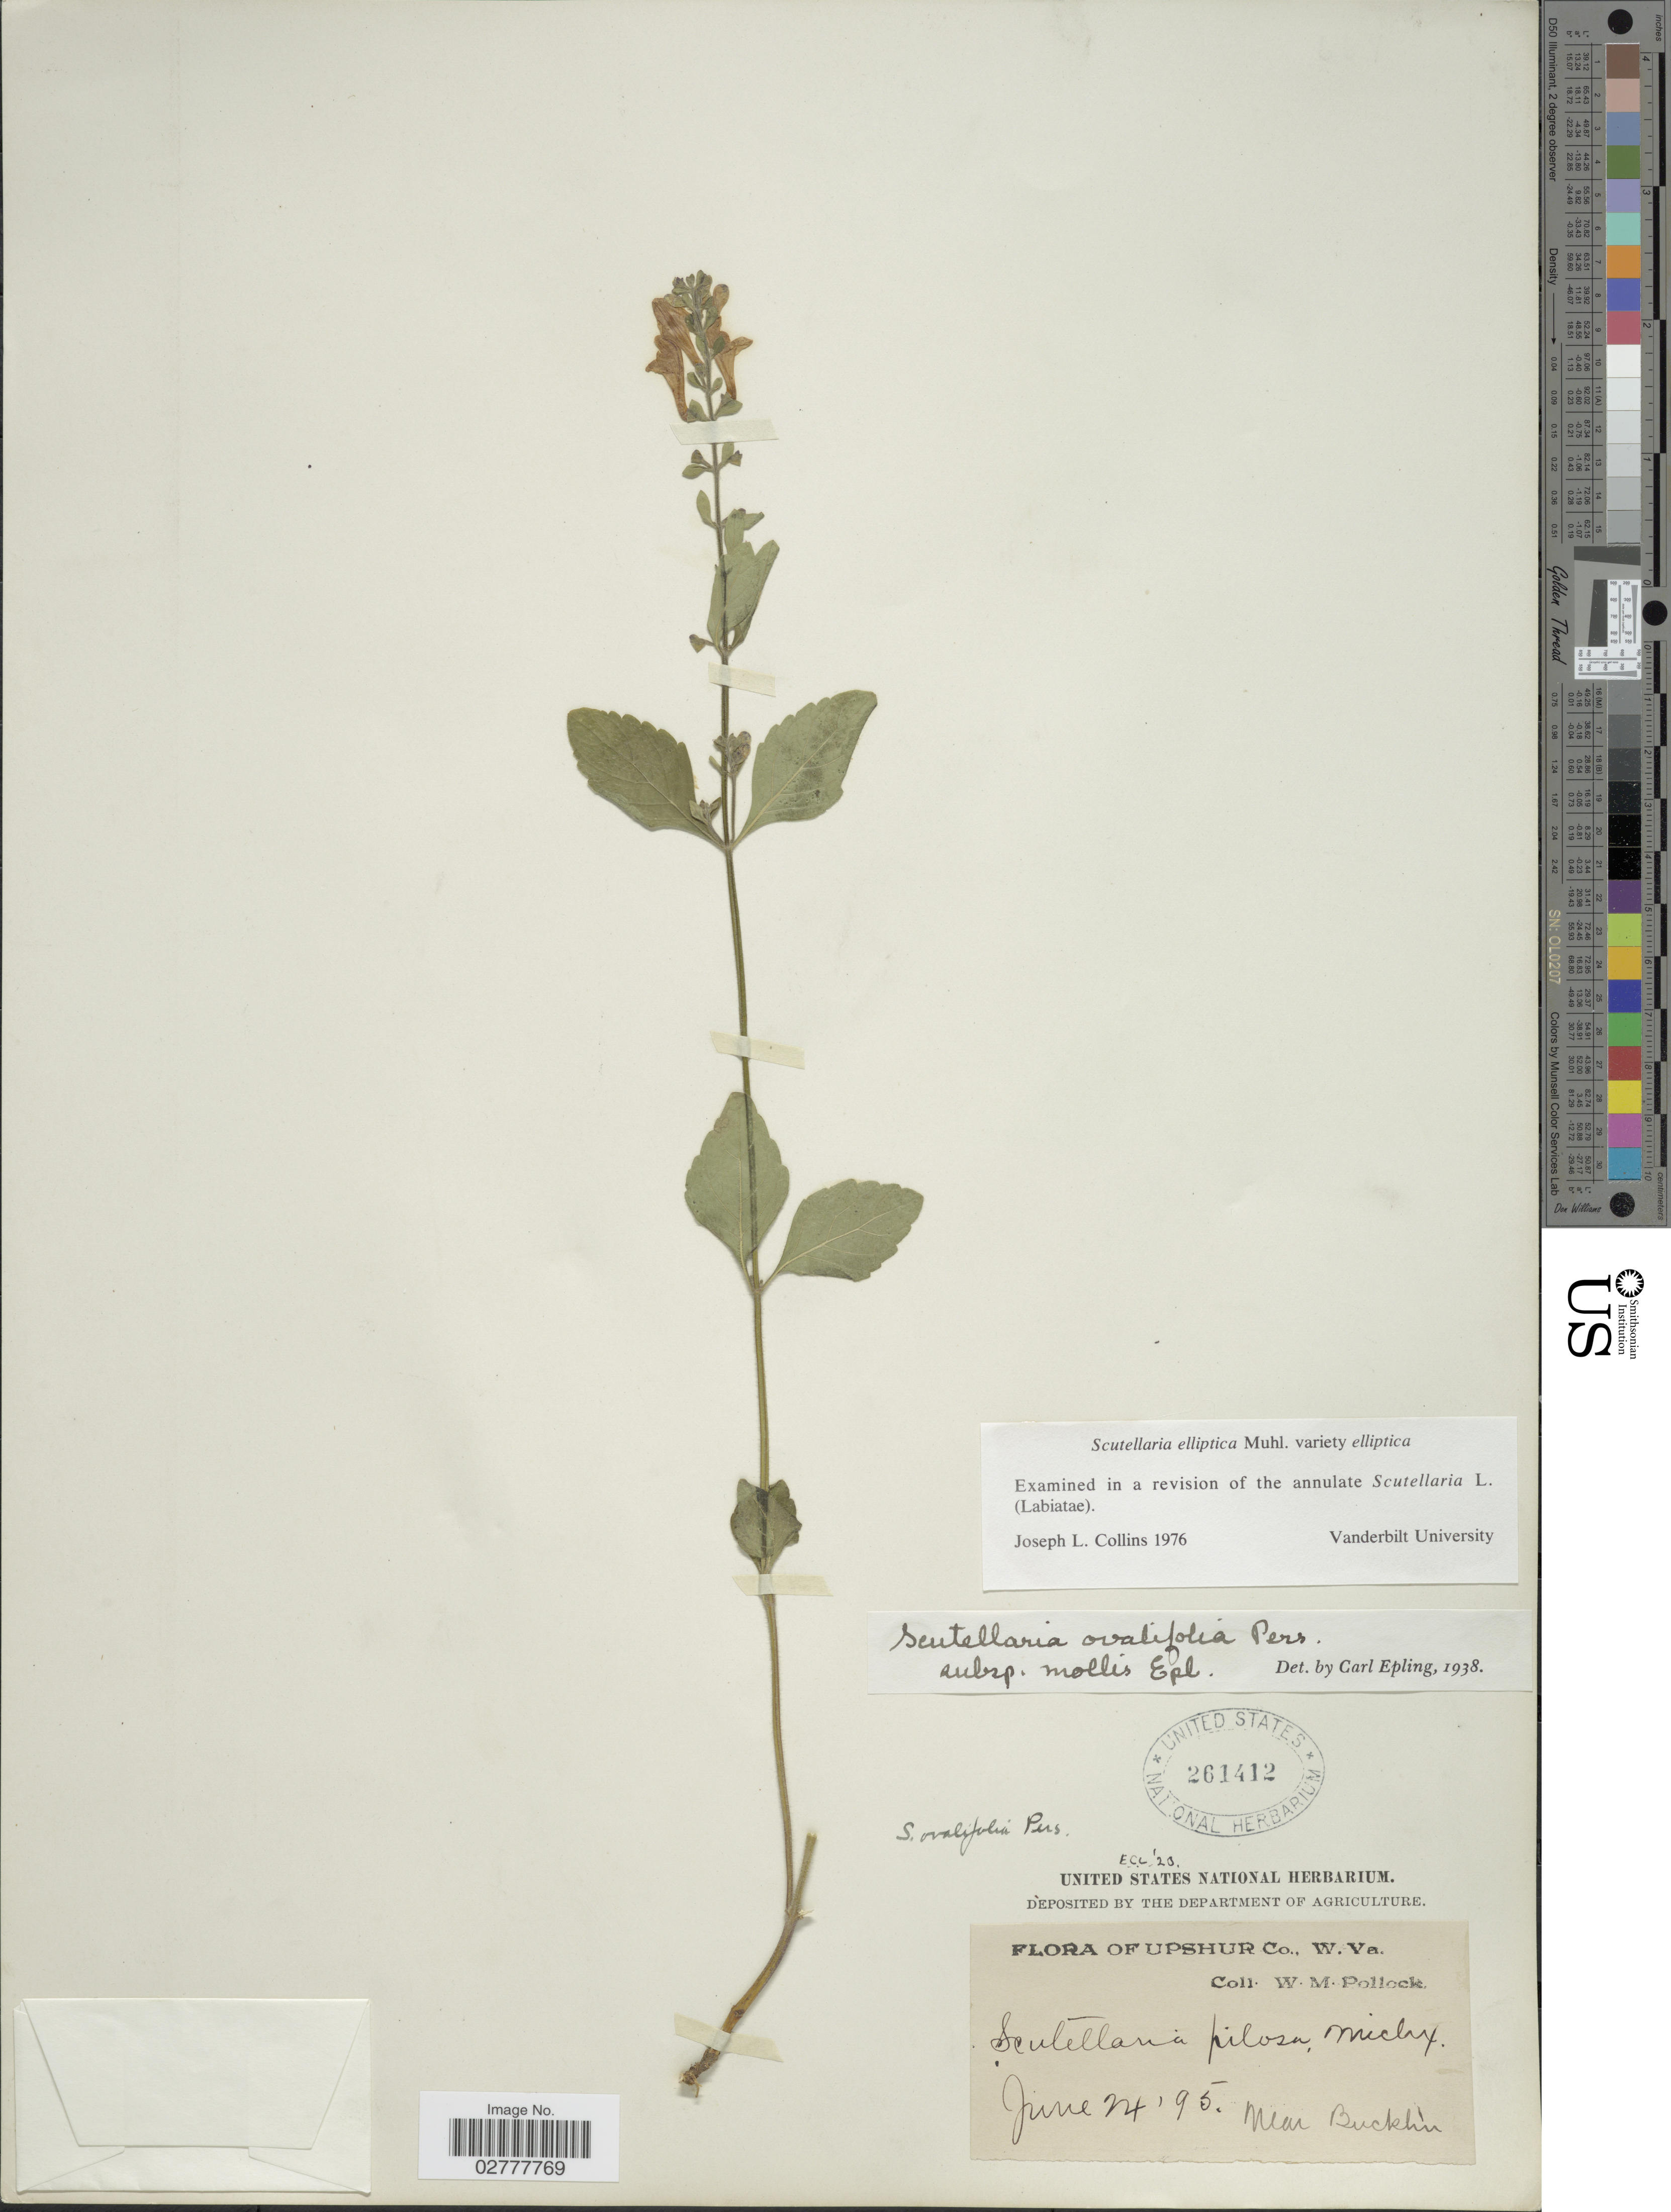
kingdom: Plantae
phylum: Tracheophyta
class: Magnoliopsida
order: Lamiales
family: Lamiaceae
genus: Scutellaria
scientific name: Scutellaria elliptica var. elliptica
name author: Muhl.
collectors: W. M. Pollock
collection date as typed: Transcribed d/m/y: 24/6/95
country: United States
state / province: West Virginia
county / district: Upshur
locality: near Buckh'n.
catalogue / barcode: US 261412